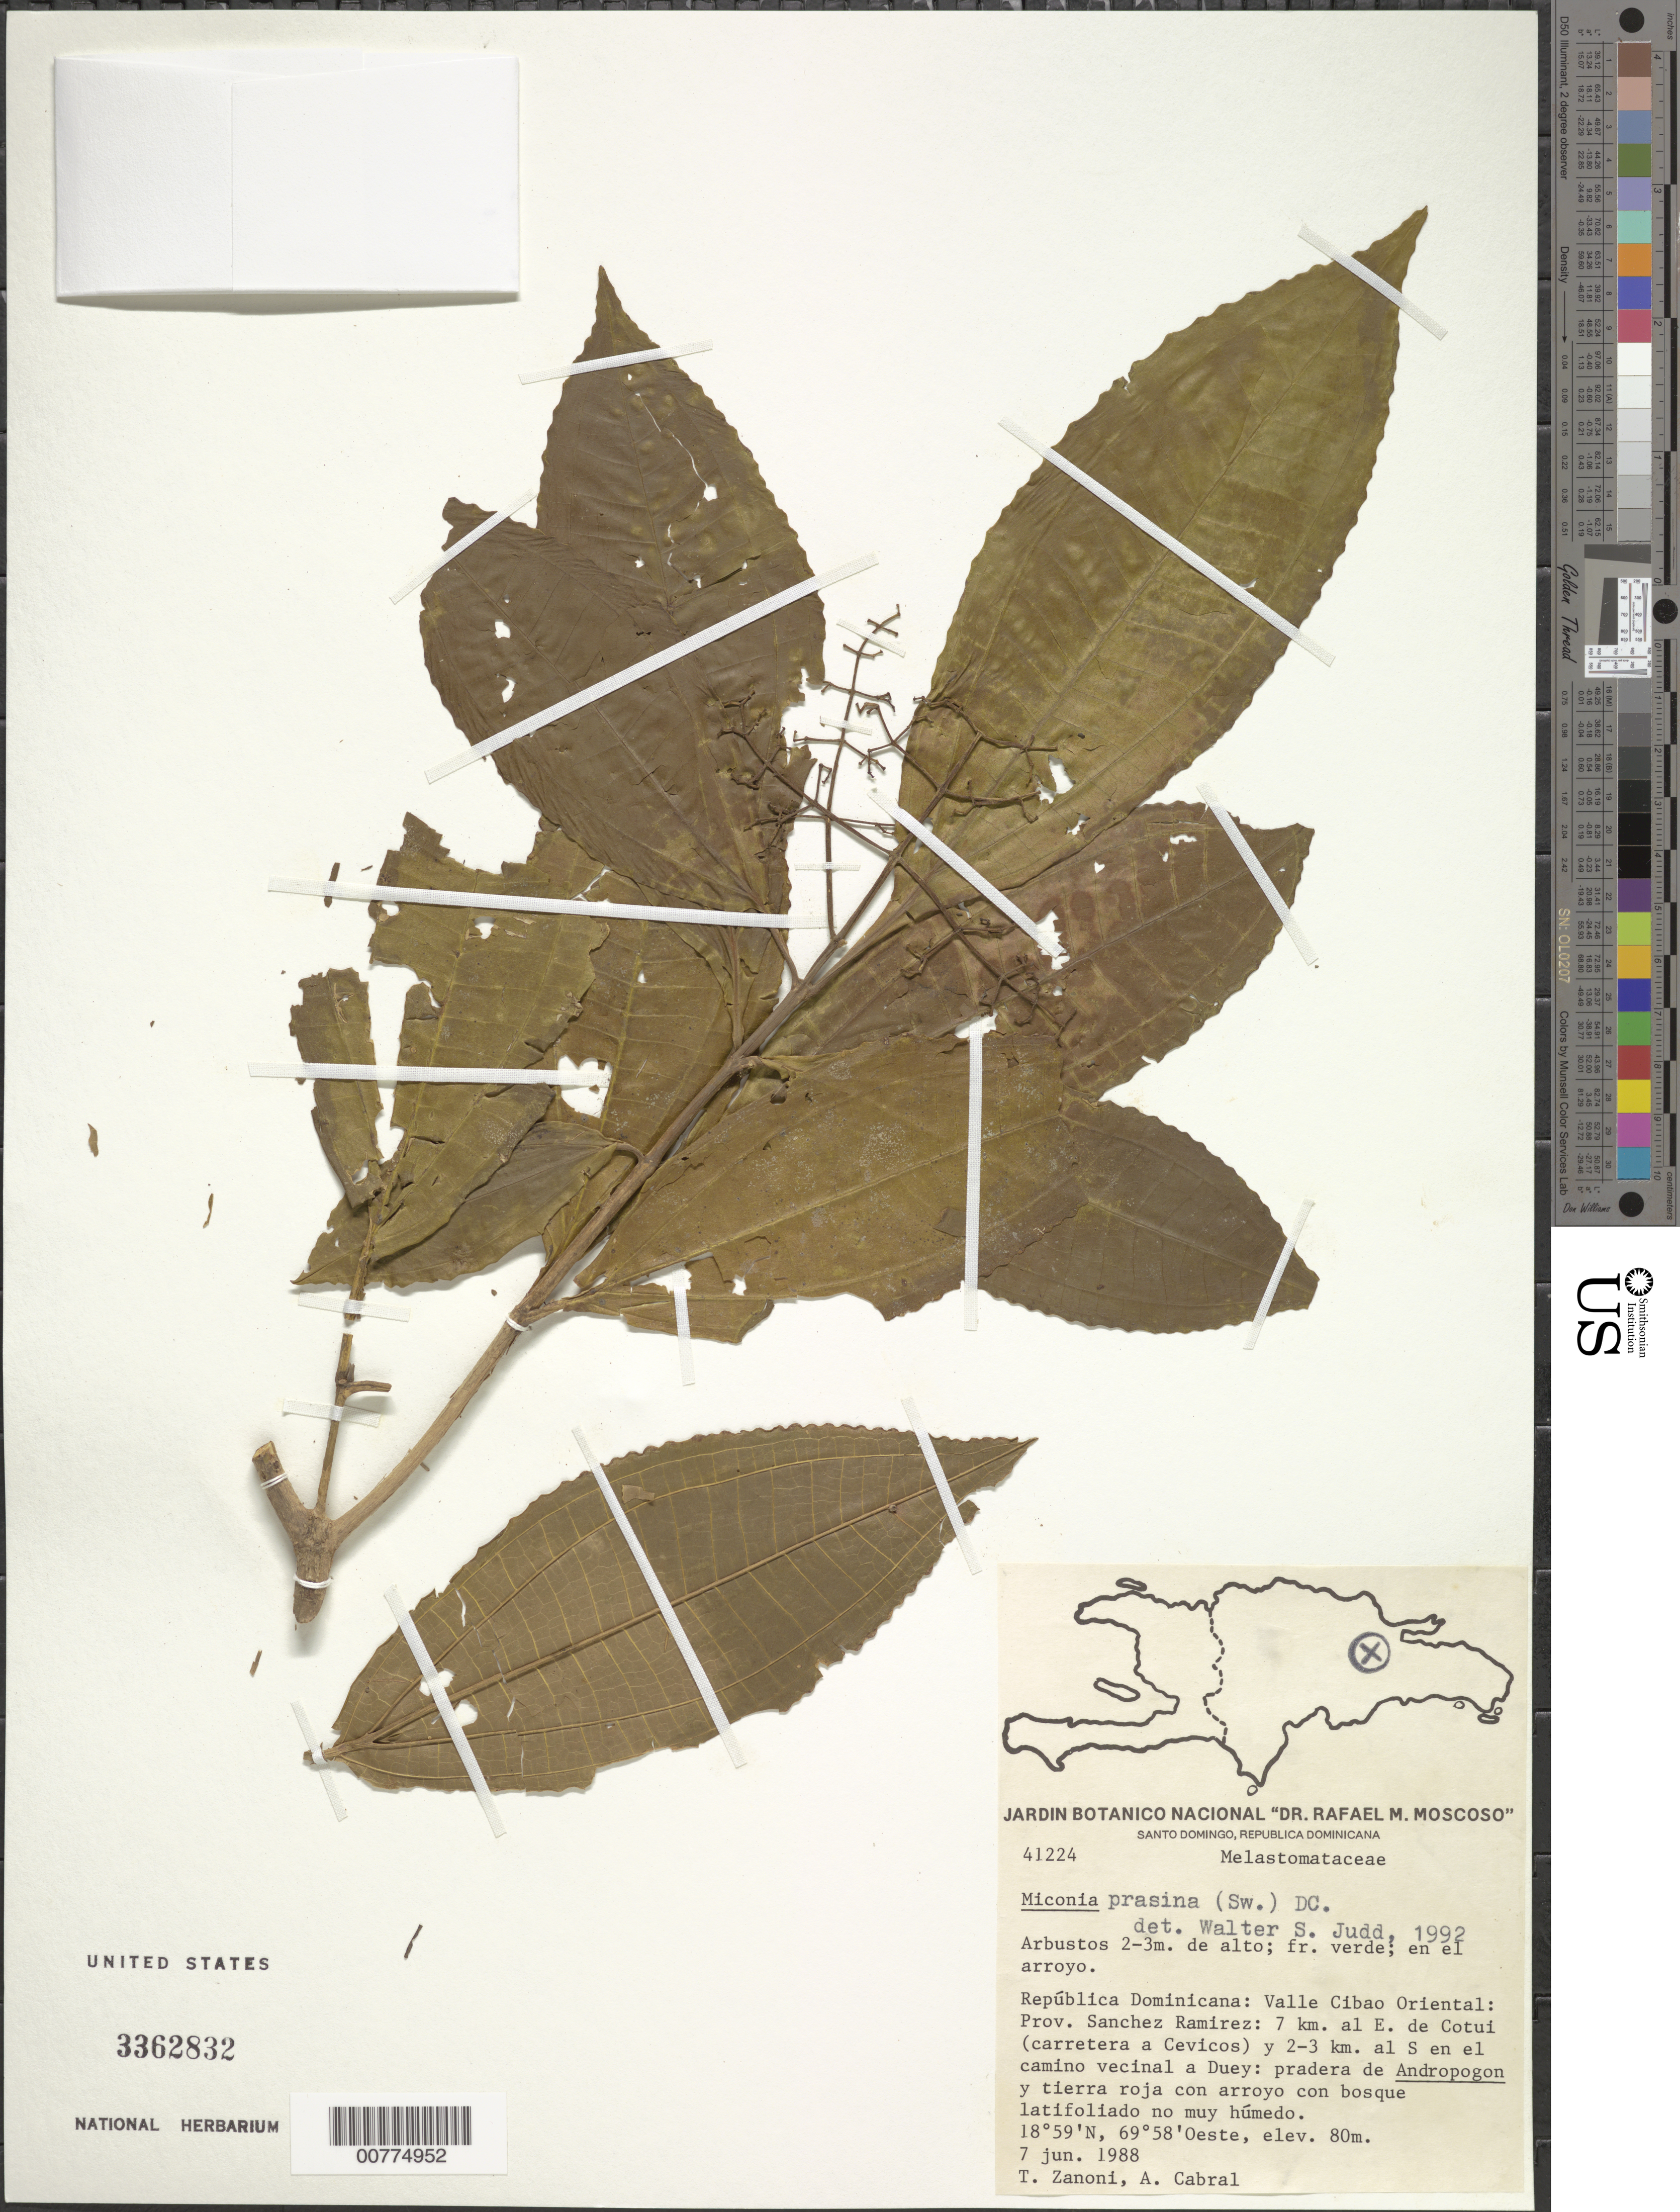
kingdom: Plantae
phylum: Tracheophyta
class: Magnoliopsida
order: Myrtales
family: Melastomataceae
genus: Miconia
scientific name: Miconia prasina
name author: (Sw.) DC.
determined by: Judd, Walter S.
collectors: T. A. Zanoni & A. Cabral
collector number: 41224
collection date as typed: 07 Jun 1988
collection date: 1988-06-07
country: Dominican Republic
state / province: Sanchez Ramirez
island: Hispaniola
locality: Oriental Cibao Valley, 7 km E of Cotui (road to Cevicos) and 2-3 km S in rural road to Duey.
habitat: In stream; meadow of Andropogon and red soil, stream and broadleaf forest not too humid.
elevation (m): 80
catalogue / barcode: US 3362832